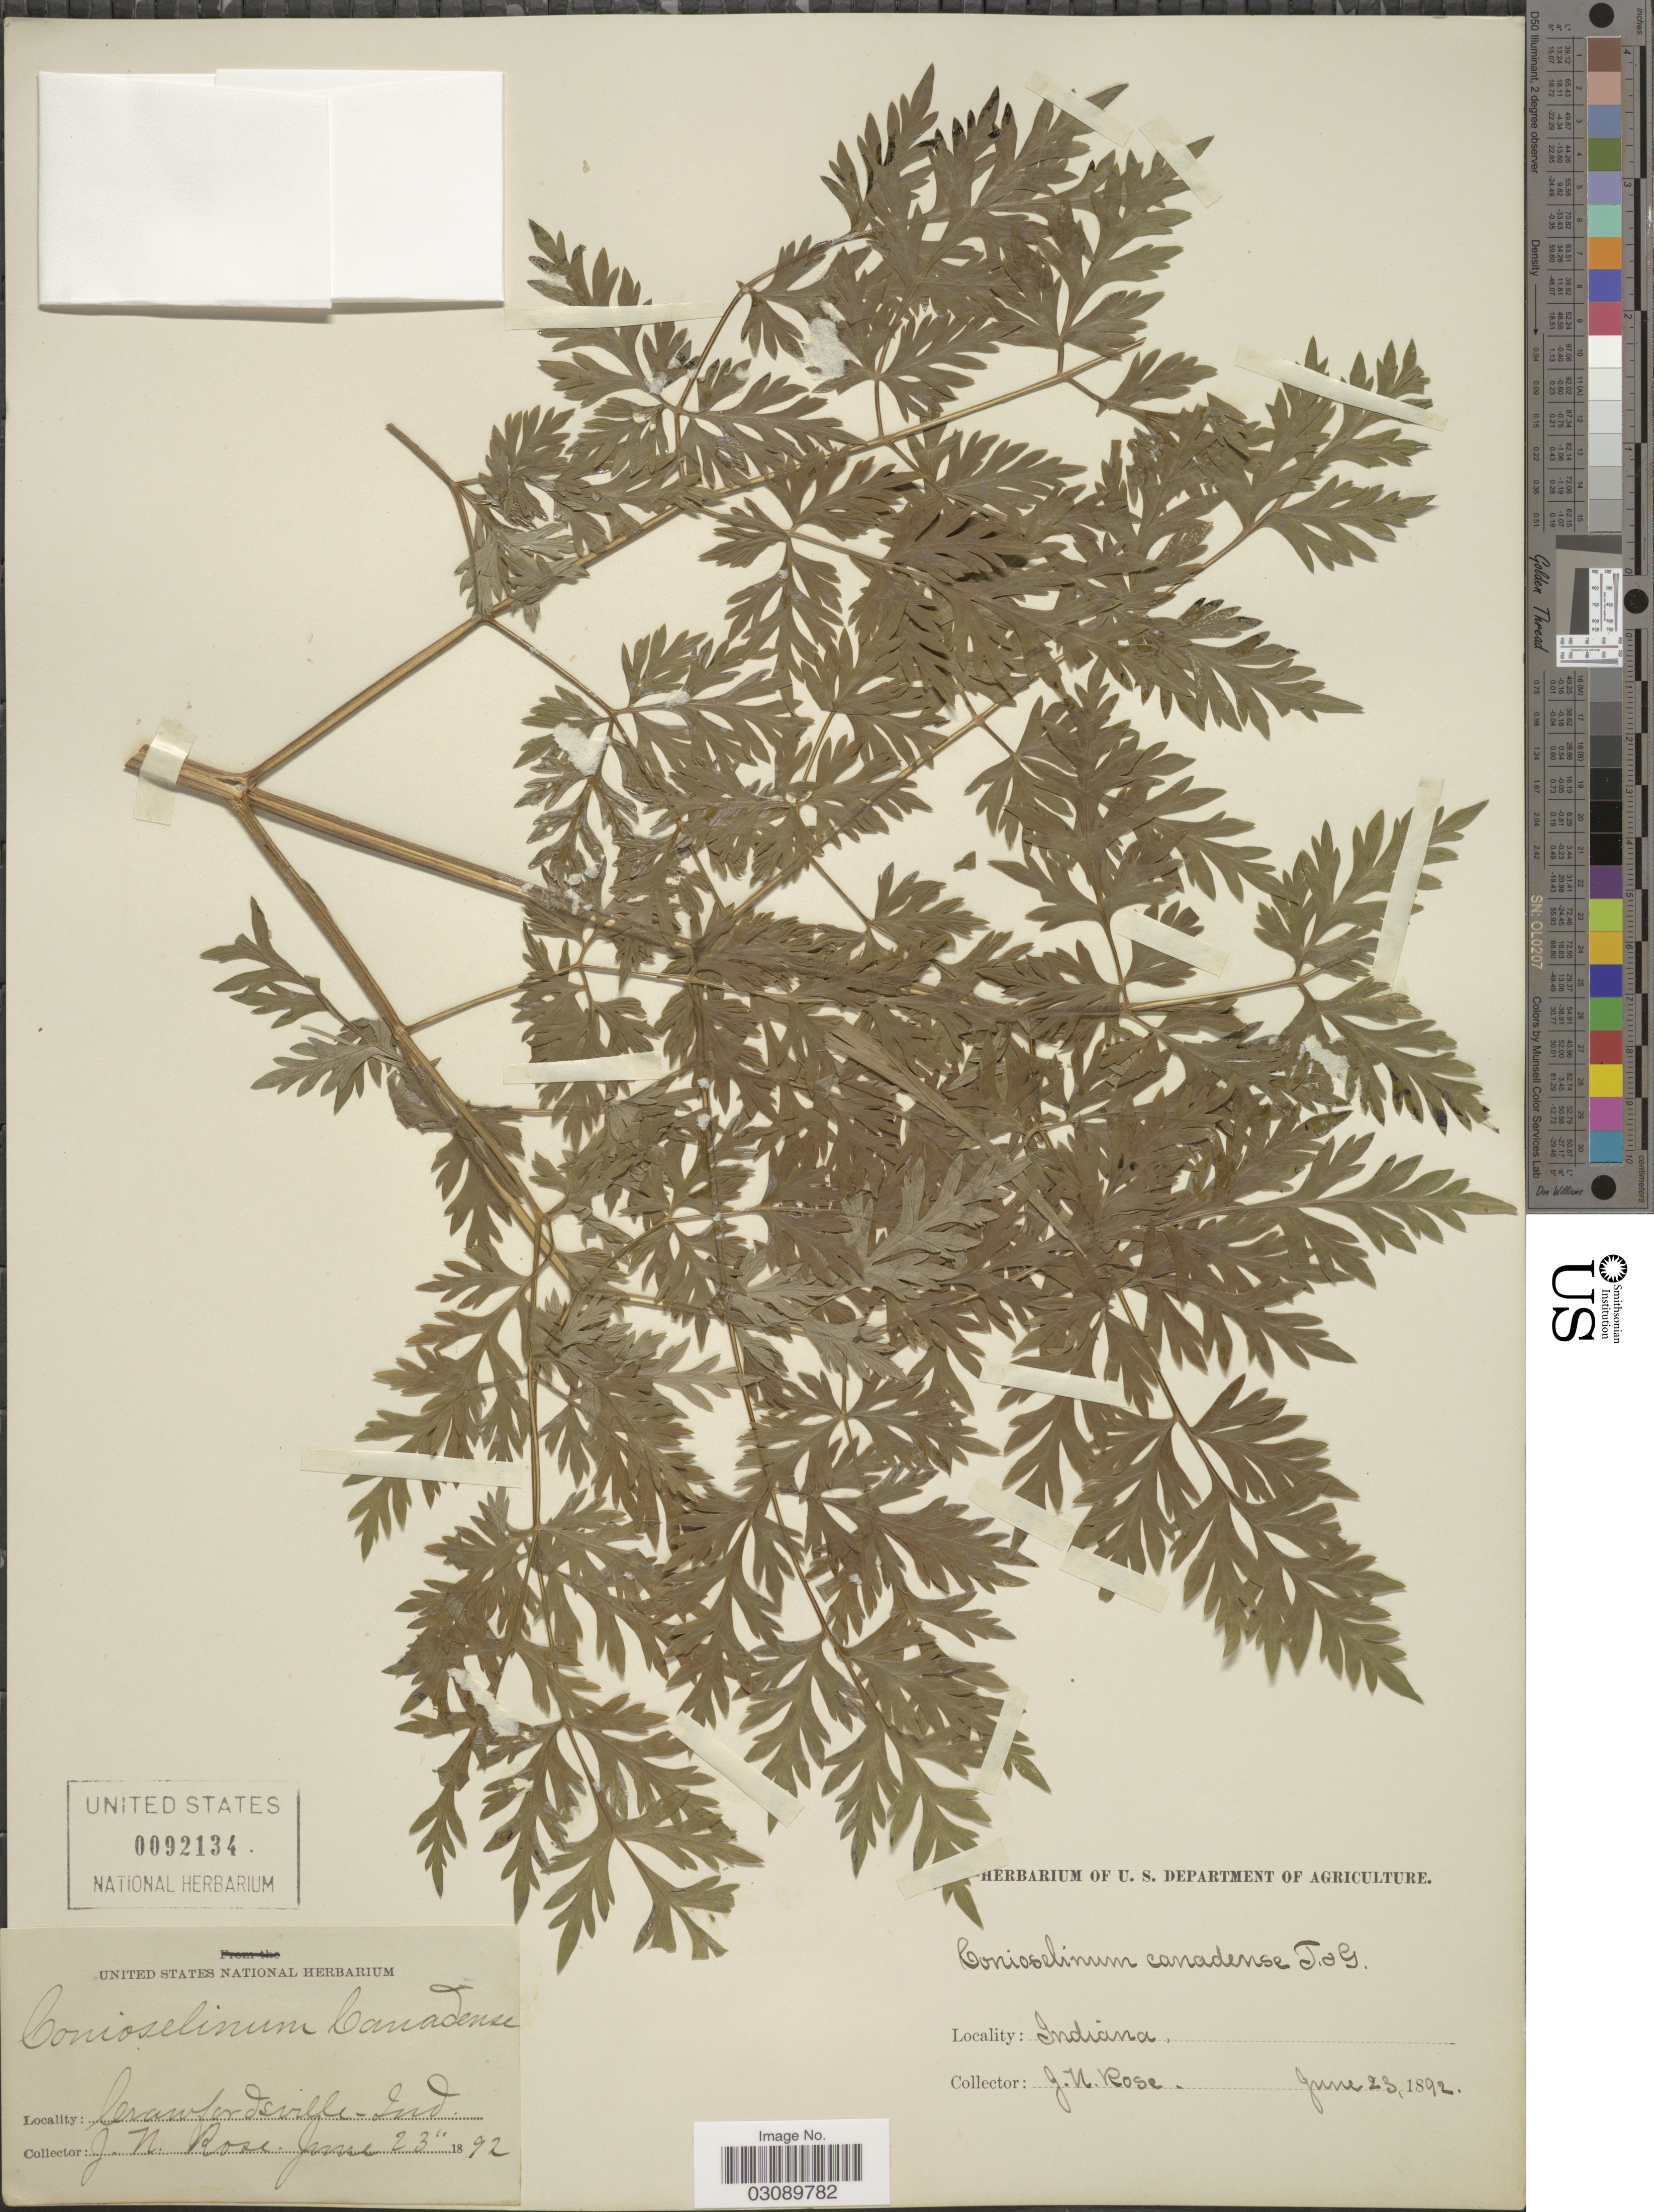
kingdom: Plantae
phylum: Tracheophyta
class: Magnoliopsida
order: Apiales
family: Apiaceae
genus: Conioselinum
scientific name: Conioselinum canadense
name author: Torr.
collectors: J. N. Rose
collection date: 1892-06-23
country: United States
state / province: Indiana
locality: Crawfordsville.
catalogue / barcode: US 92134